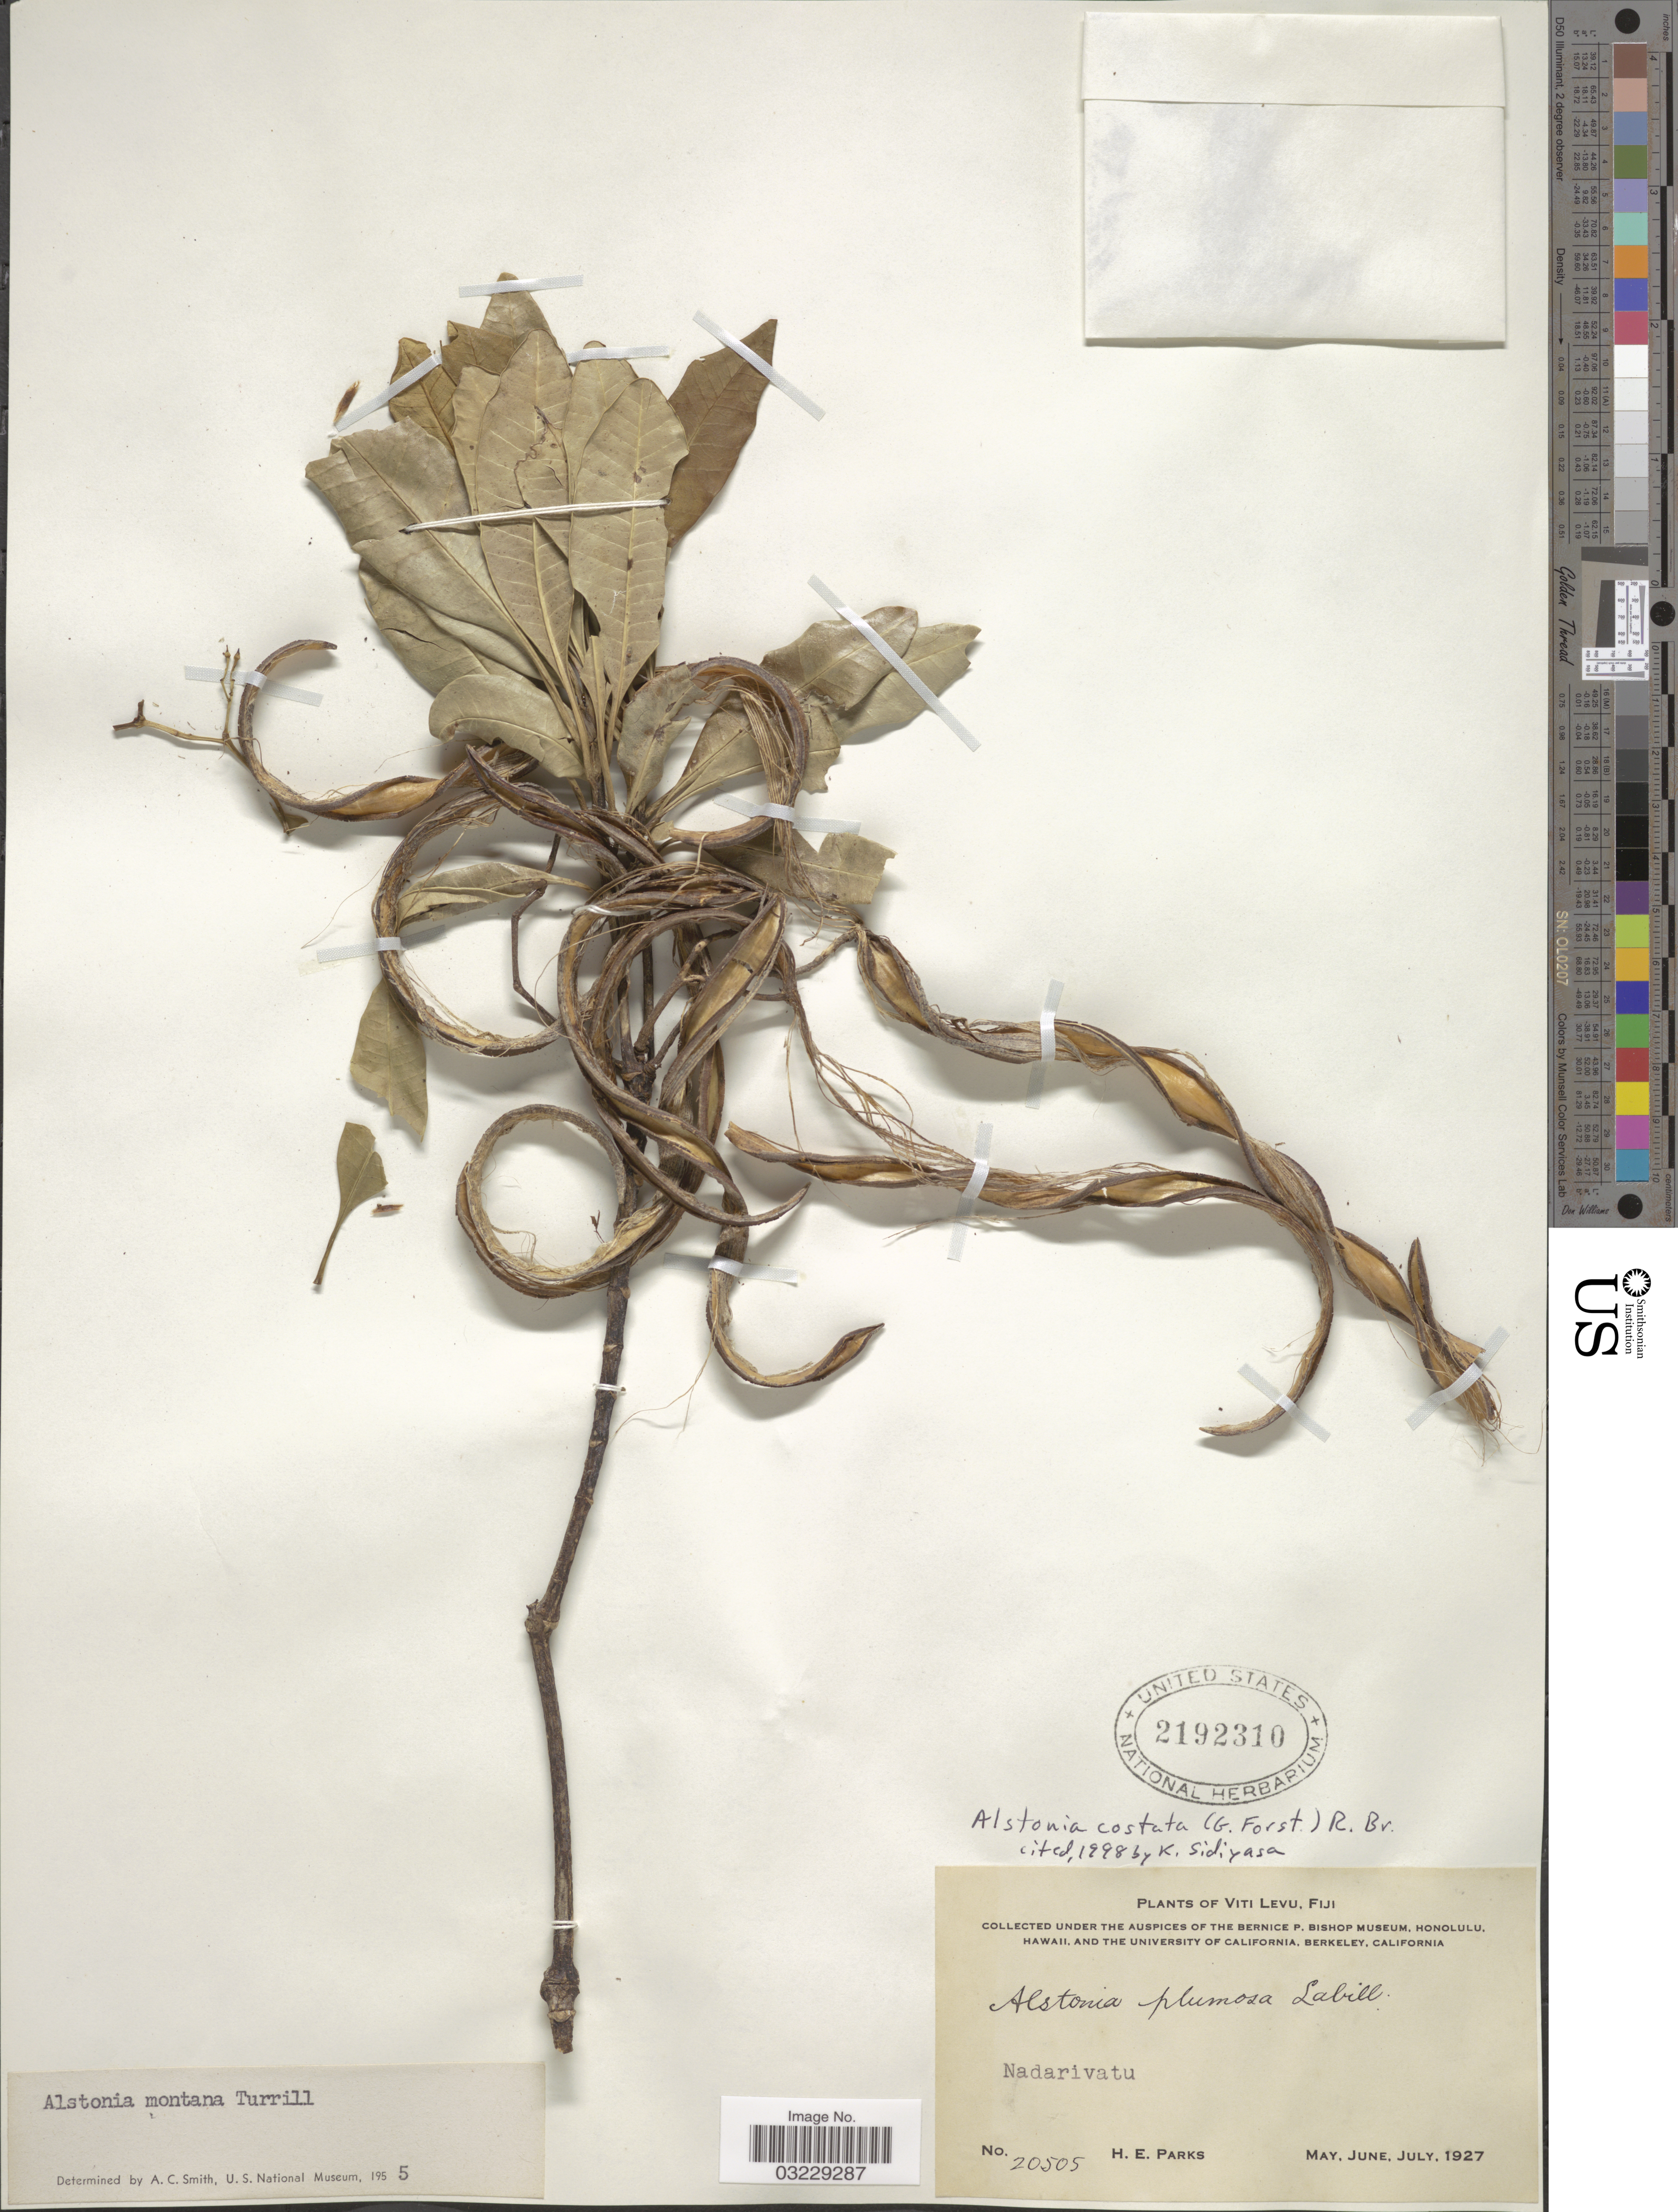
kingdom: Plantae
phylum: Tracheophyta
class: Magnoliopsida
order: Gentianales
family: Apocynaceae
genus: Alstonia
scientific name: Alstonia costata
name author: (G. Forst.) R. Br.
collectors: H. E. Parks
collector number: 20505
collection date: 1927-05/1927-07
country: Fiji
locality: Viti Levu. Nadarivatu.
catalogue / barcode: US 2192310